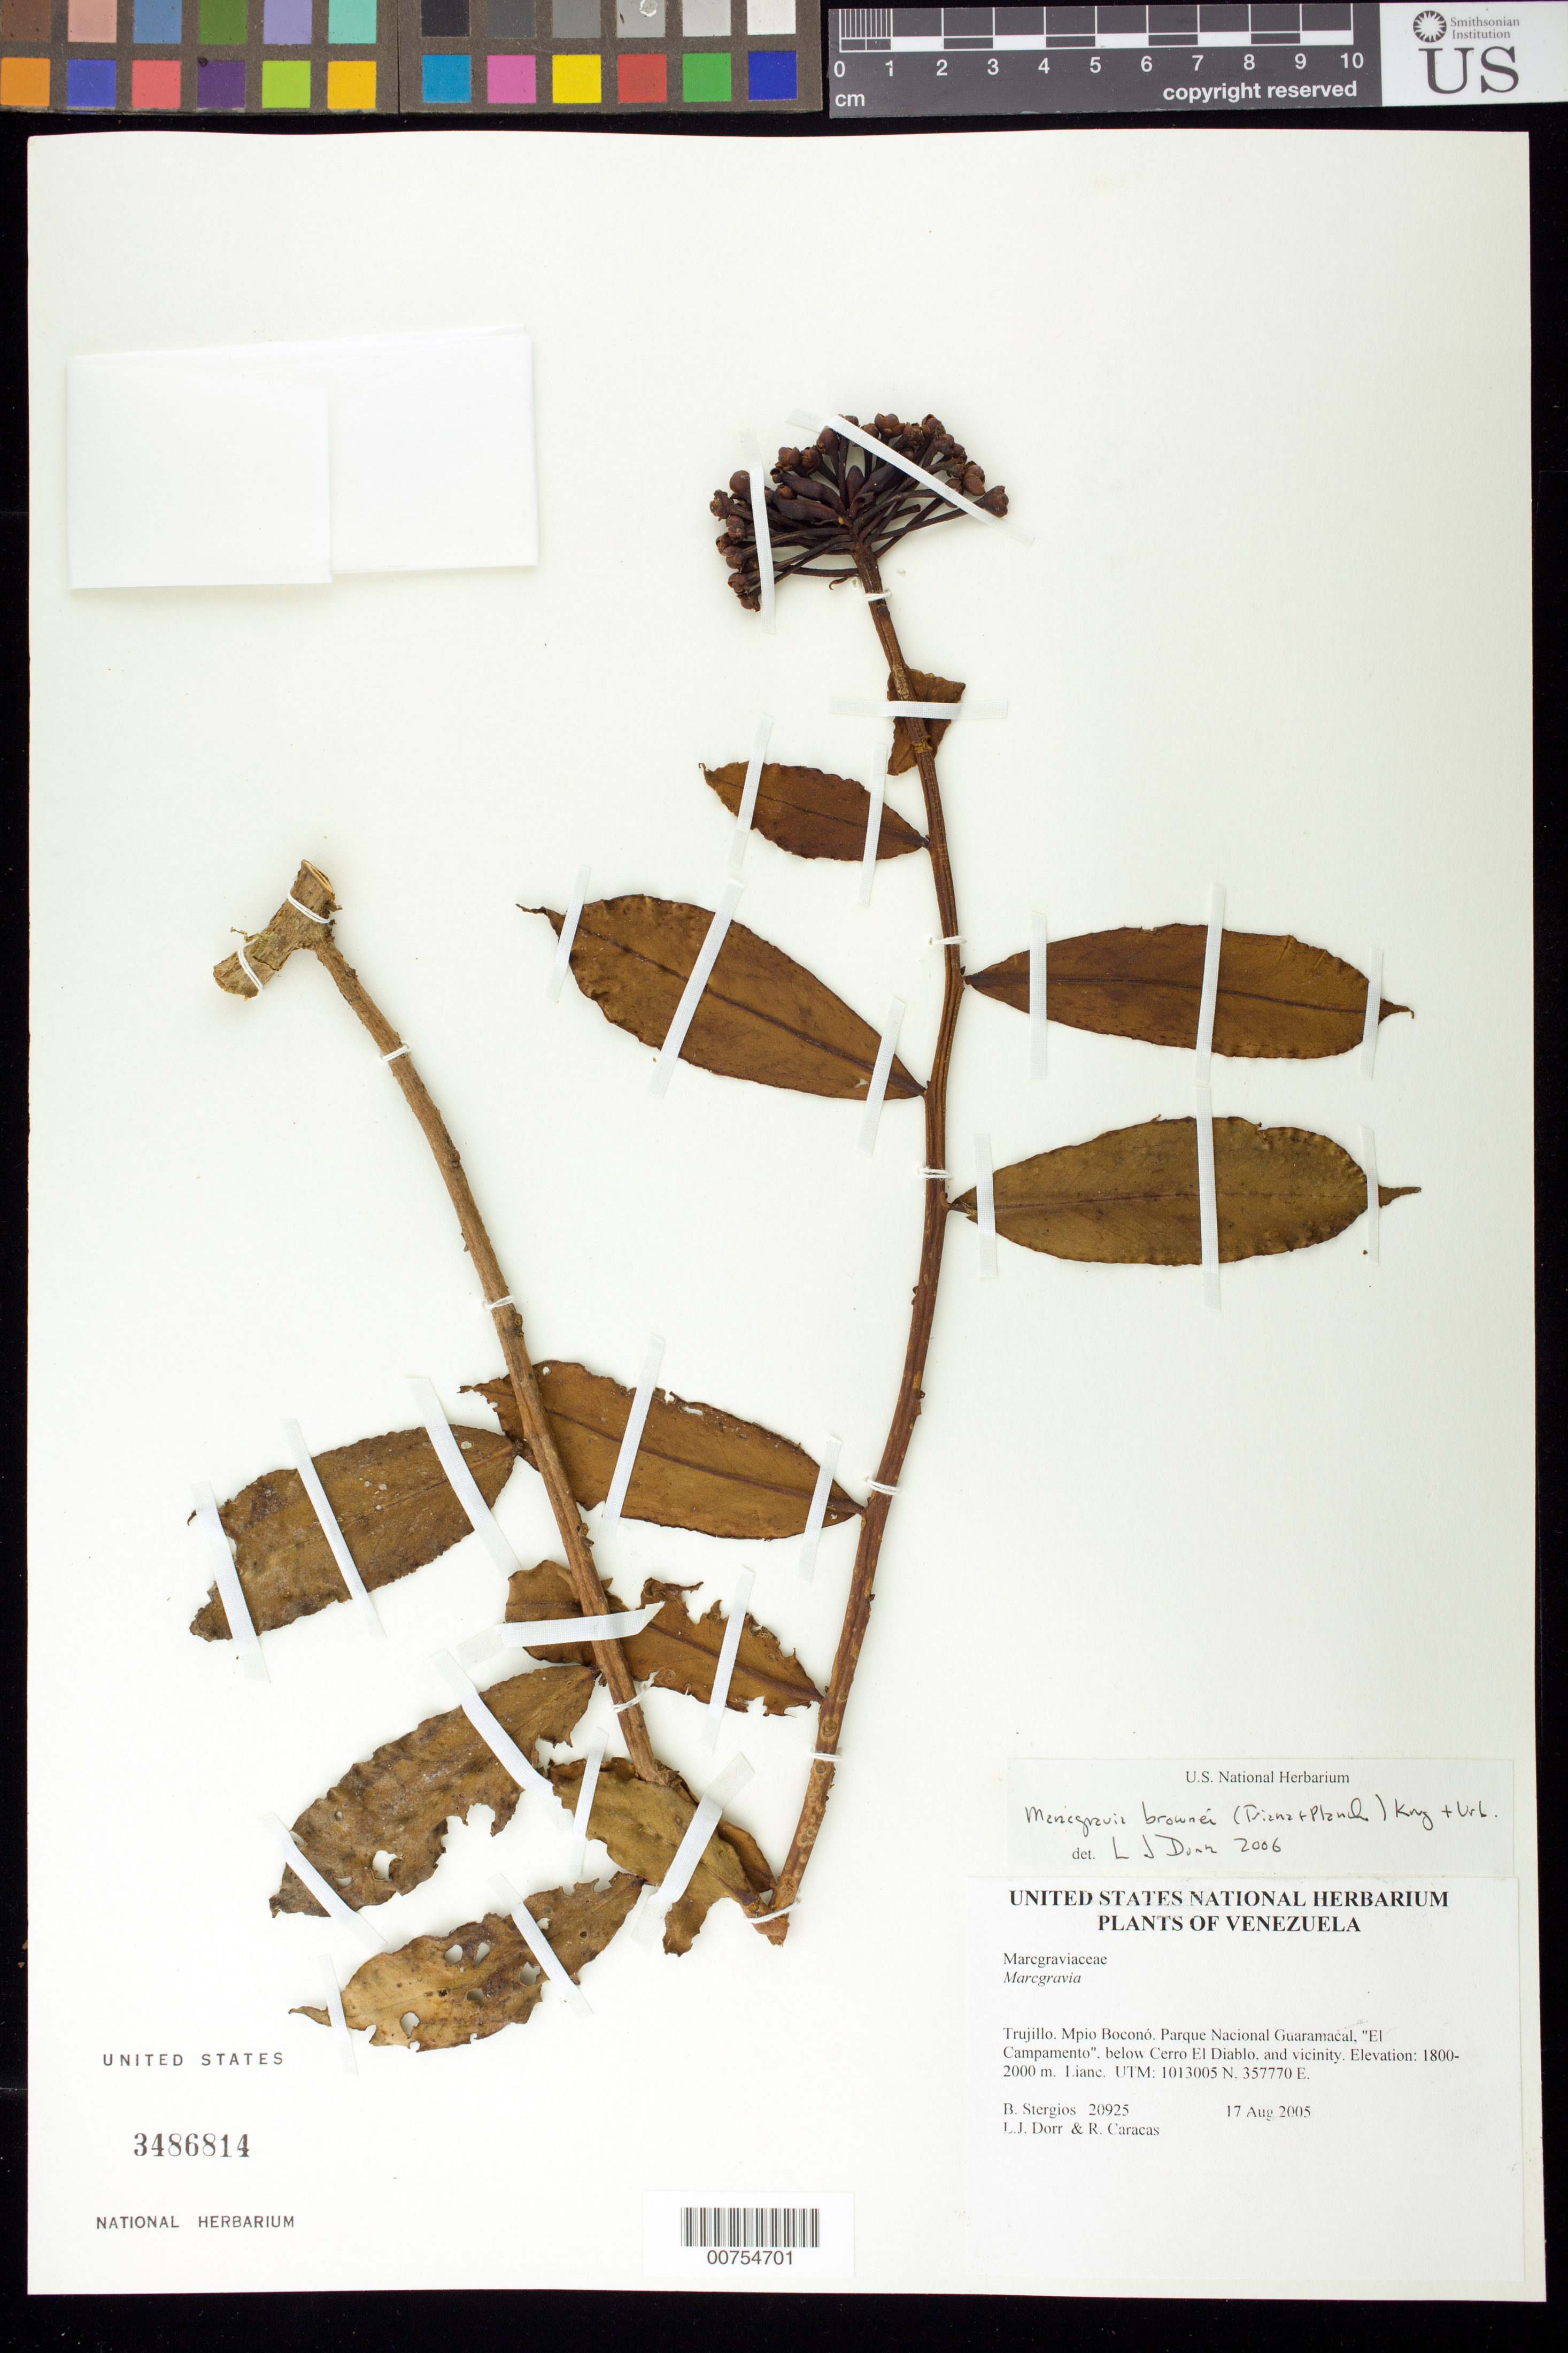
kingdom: Plantae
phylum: Tracheophyta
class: Magnoliopsida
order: Ericales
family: Marcgraviaceae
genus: Marcgravia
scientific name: Marcgravia brownei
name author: (Triana & Planch.) Krug & Urb.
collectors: B. G. Stergios, L. J. Dorr & R. Caracas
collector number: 20925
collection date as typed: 17 Aug 2005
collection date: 2005-08-17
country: Venezuela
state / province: Trujillo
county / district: Boconó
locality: Parque Nacional Guaramacal, "El Campamento", below Cerro El Diablo, and vicinity.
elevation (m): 1800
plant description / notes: PORT, US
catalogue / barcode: US 3486814